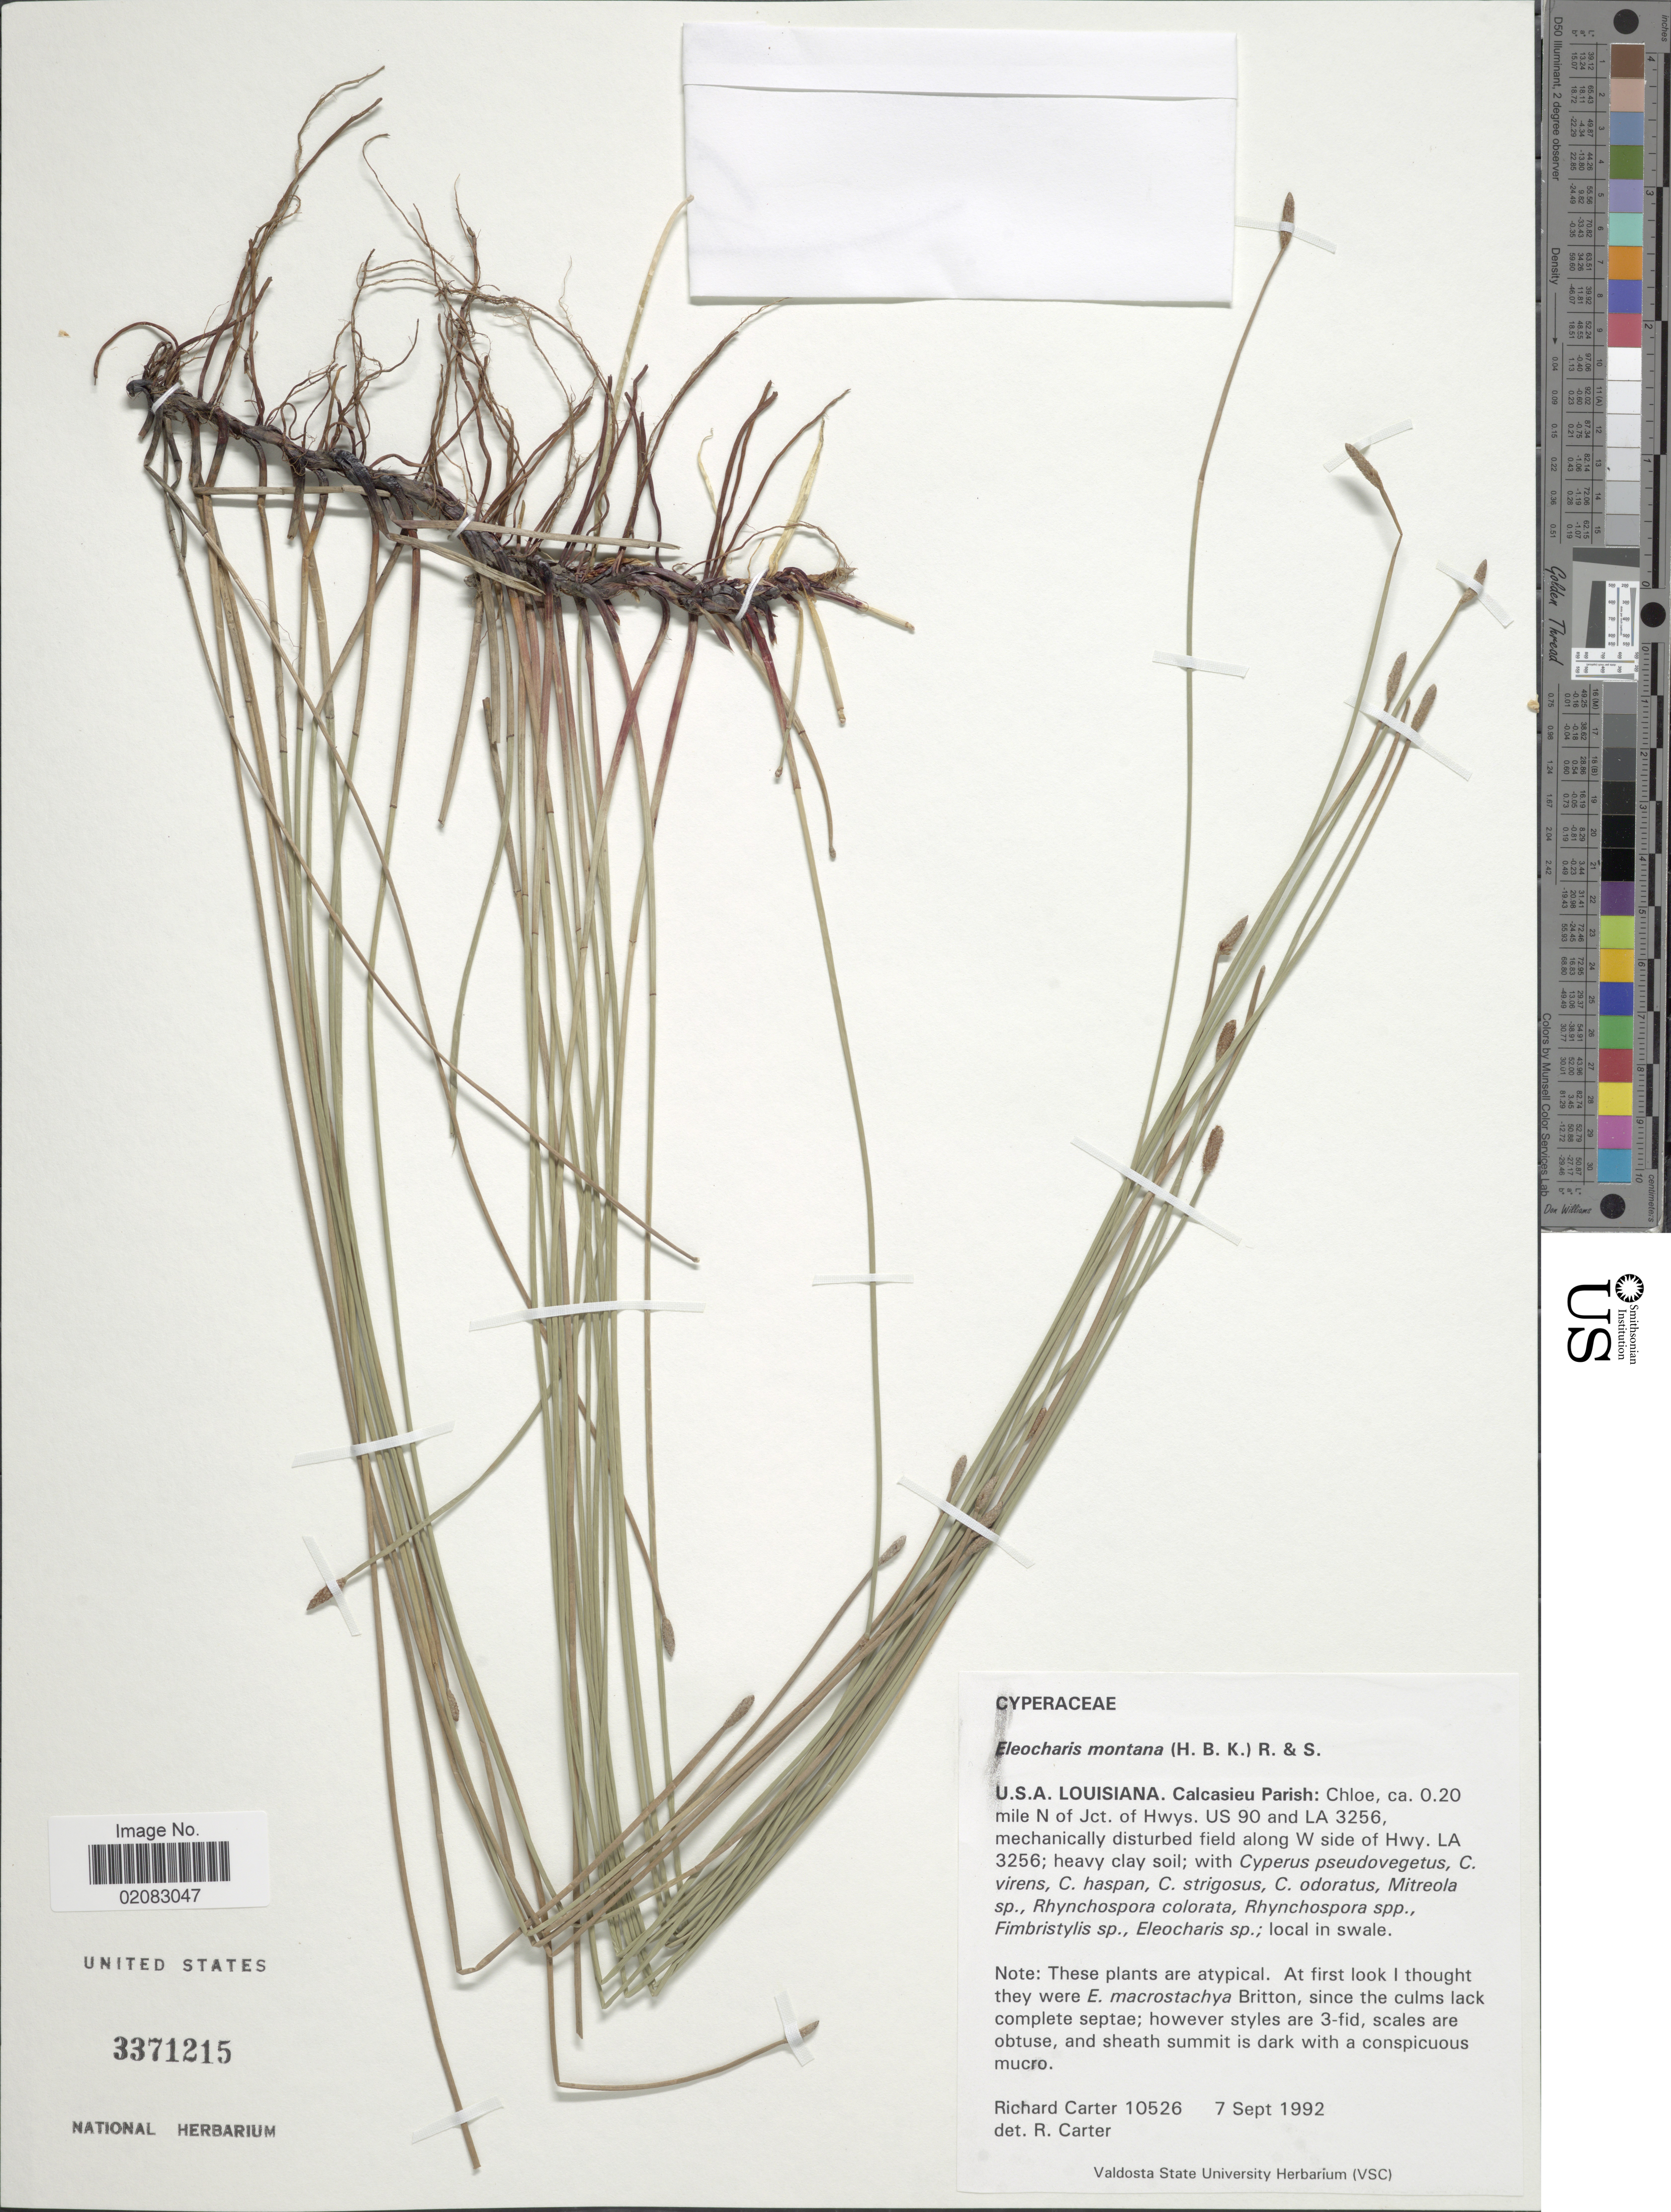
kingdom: Plantae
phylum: Tracheophyta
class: Liliopsida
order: Poales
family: Cyperaceae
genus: Eleocharis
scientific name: Eleocharis montana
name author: (Kunth) Roem. & Schult.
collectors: R. Carter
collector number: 10526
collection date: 1992-09-07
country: United States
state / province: Louisiana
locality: Calcasieu Parish: Chloe, ca 0.20 mile N of Jct of Hwys. US 90 and LA 3256, mechanically disturbed field along W side of Hwy LA 3256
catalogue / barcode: US 3371215